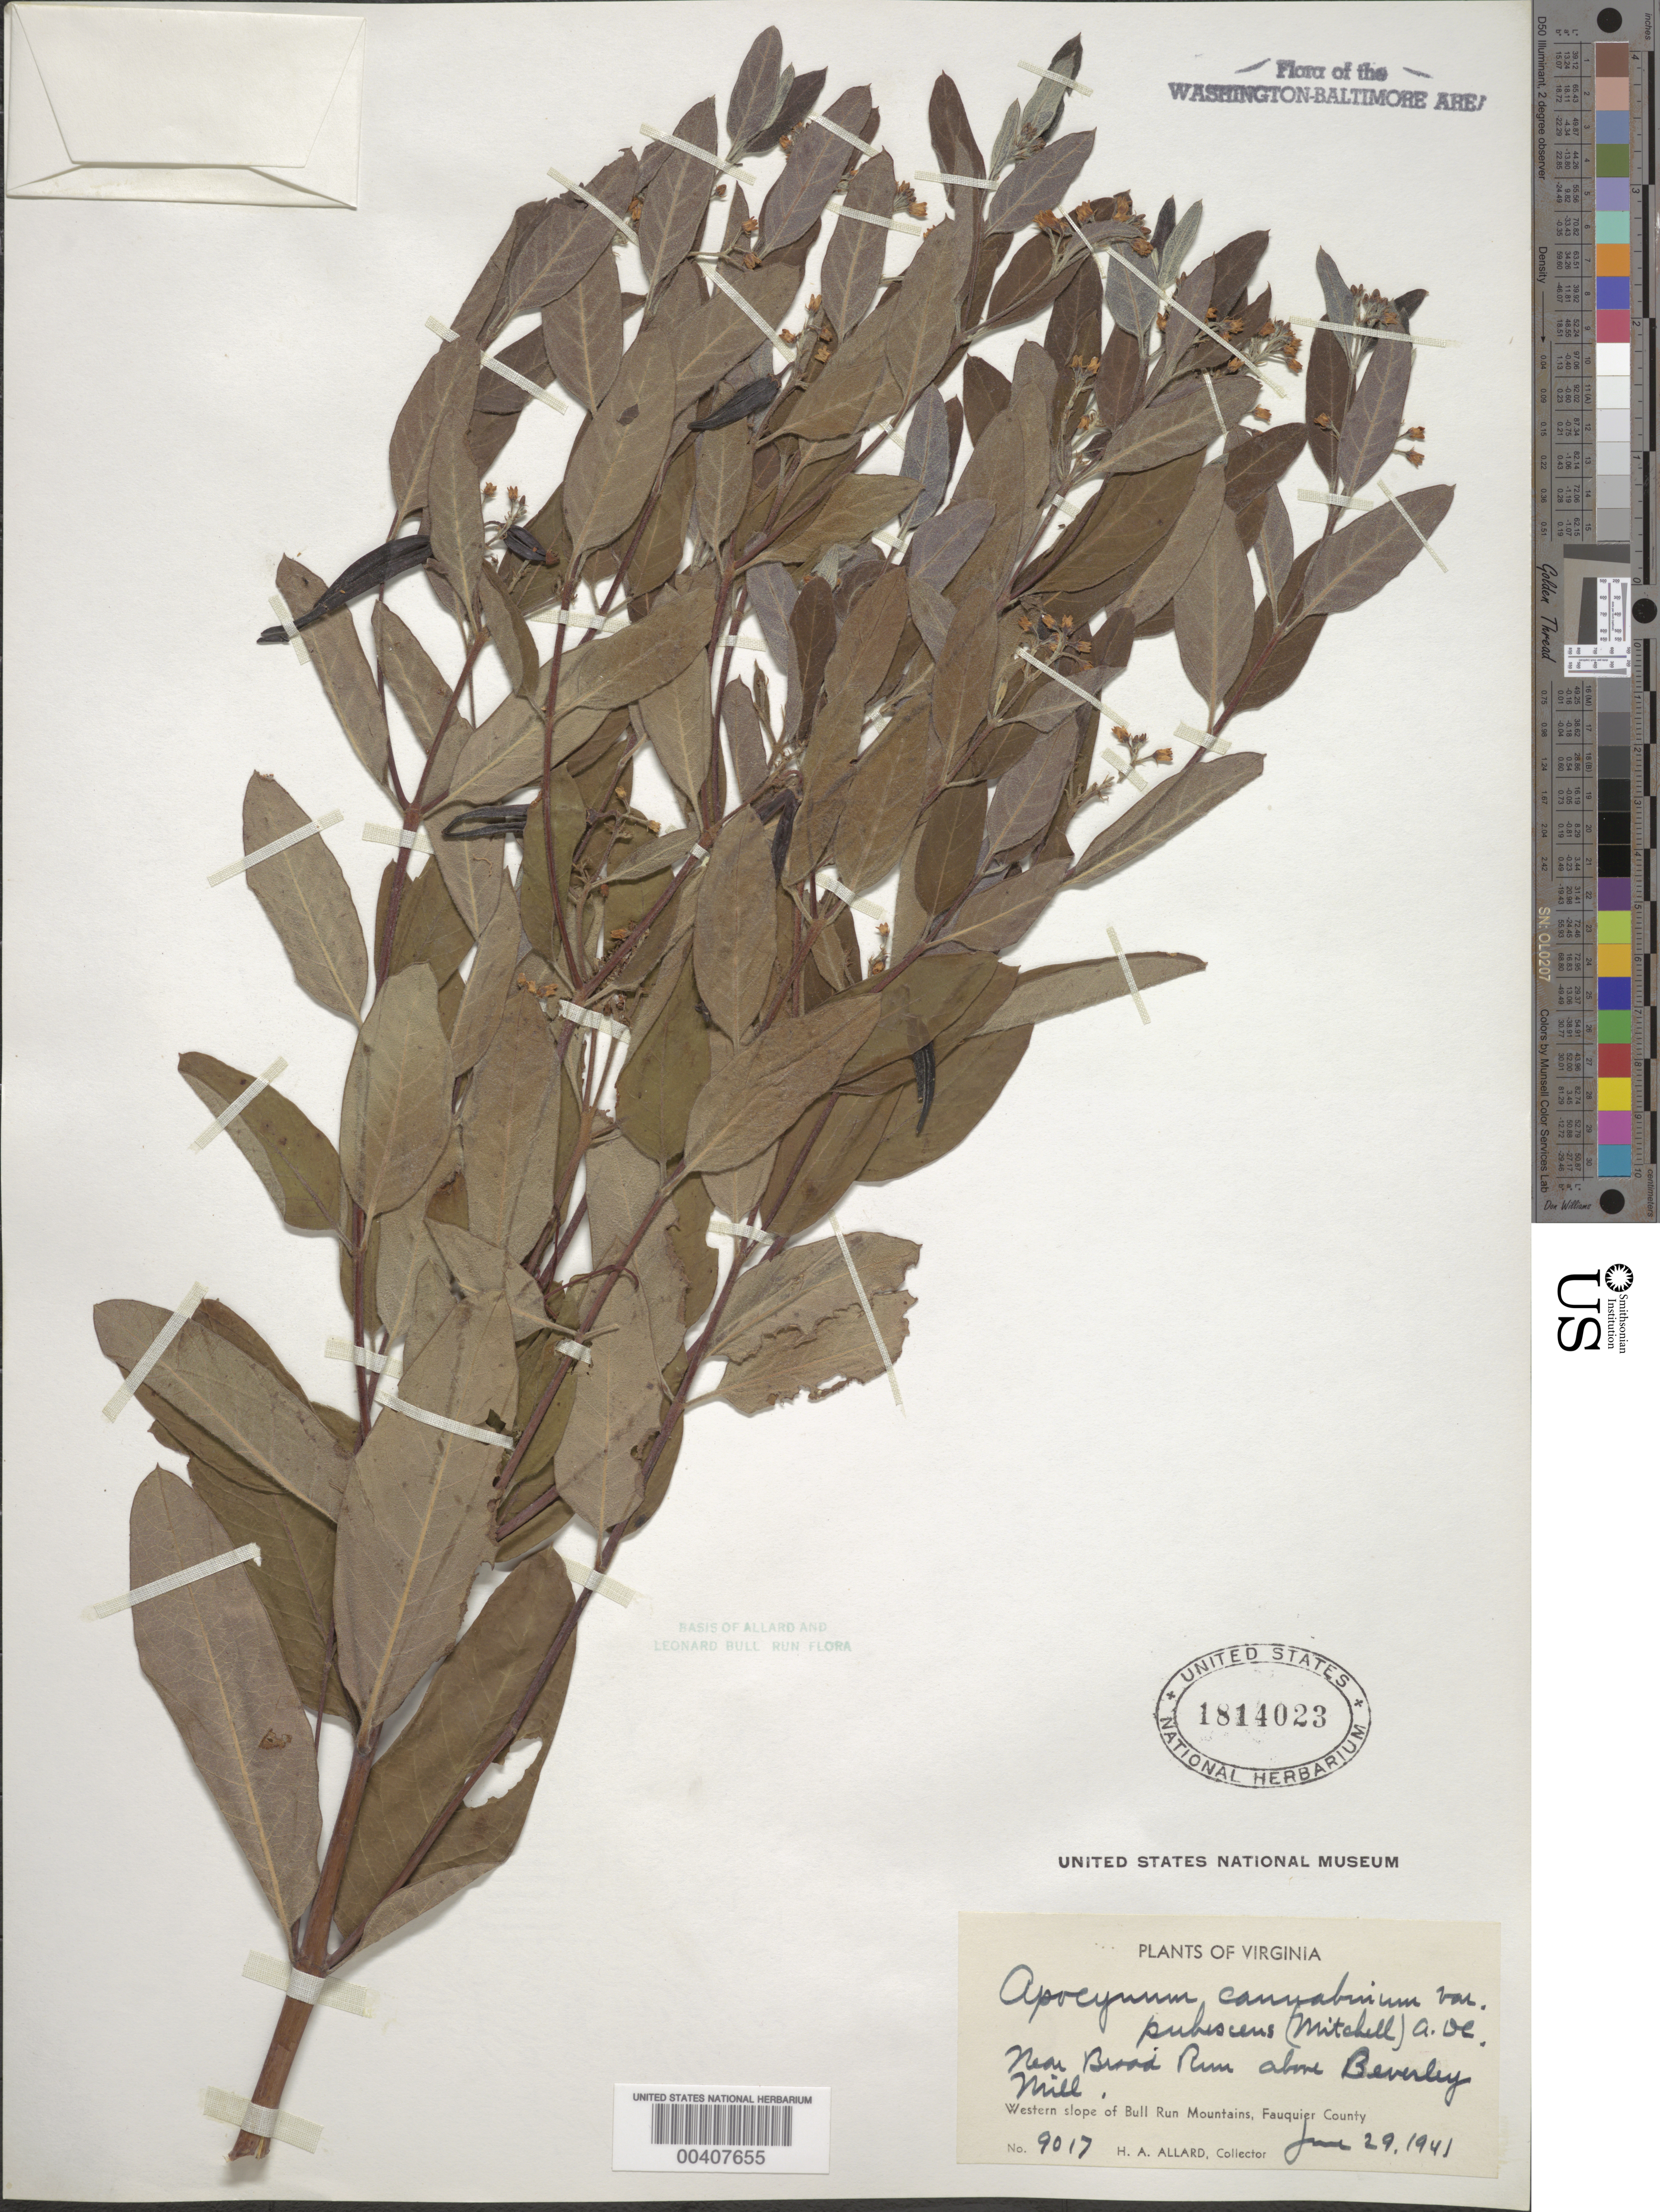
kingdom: Plantae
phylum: Tracheophyta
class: Magnoliopsida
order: Gentianales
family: Apocynaceae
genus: Apocynum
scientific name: Apocynum cannabinum var. pubescens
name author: (Mitch. ex R. Br.) A. DC.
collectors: H. A. Allard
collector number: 9017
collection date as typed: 29 Jun 1941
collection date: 1941-06-29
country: United States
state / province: Virginia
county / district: Fauquier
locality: Broad Run, Beverley Mill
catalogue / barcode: US 1814023